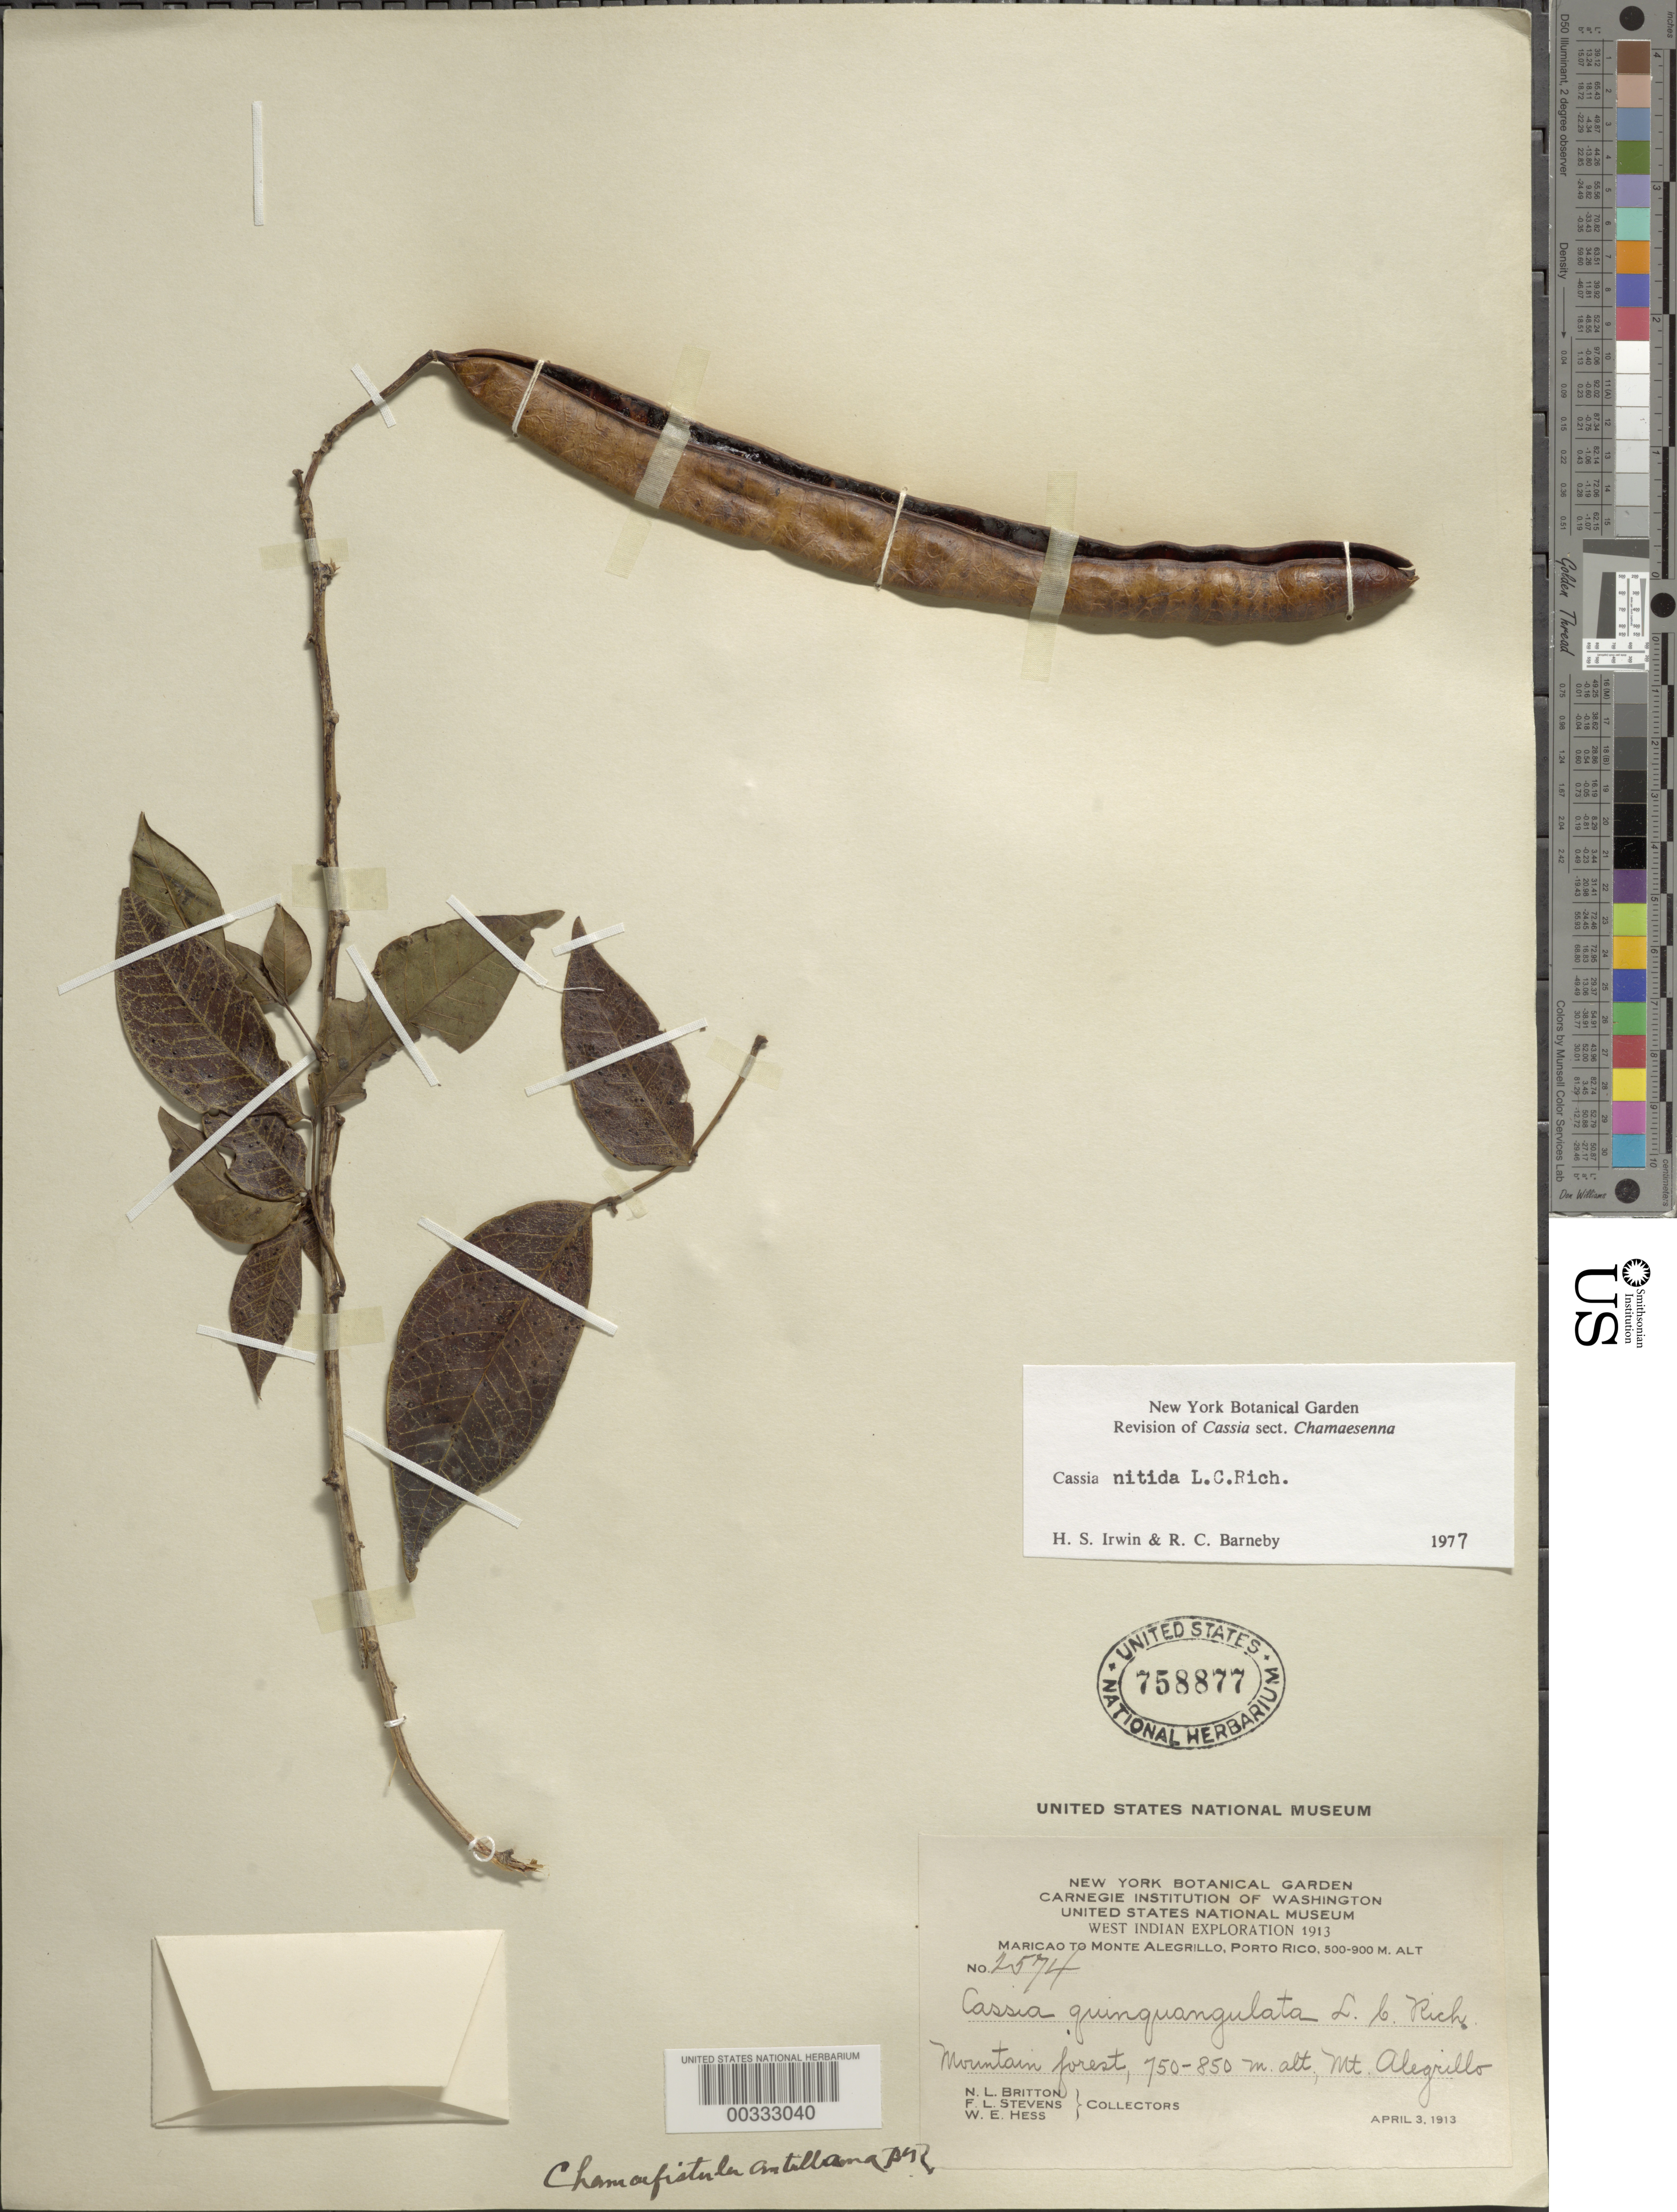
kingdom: Plantae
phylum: Tracheophyta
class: Magnoliopsida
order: Fabales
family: Fabaceae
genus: Senna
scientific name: Senna nitida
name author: (Rich.) H.S. Irwin & Barneby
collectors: N. Britton, F. L. Stevens & W. Hess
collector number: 2574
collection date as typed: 03 Apr 1913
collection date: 1913-04-03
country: Puerto Rico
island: Greater Antilles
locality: Mt. alegrillo; maricao to monte alegrillo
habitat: Mountain forest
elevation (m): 750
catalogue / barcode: US 758877